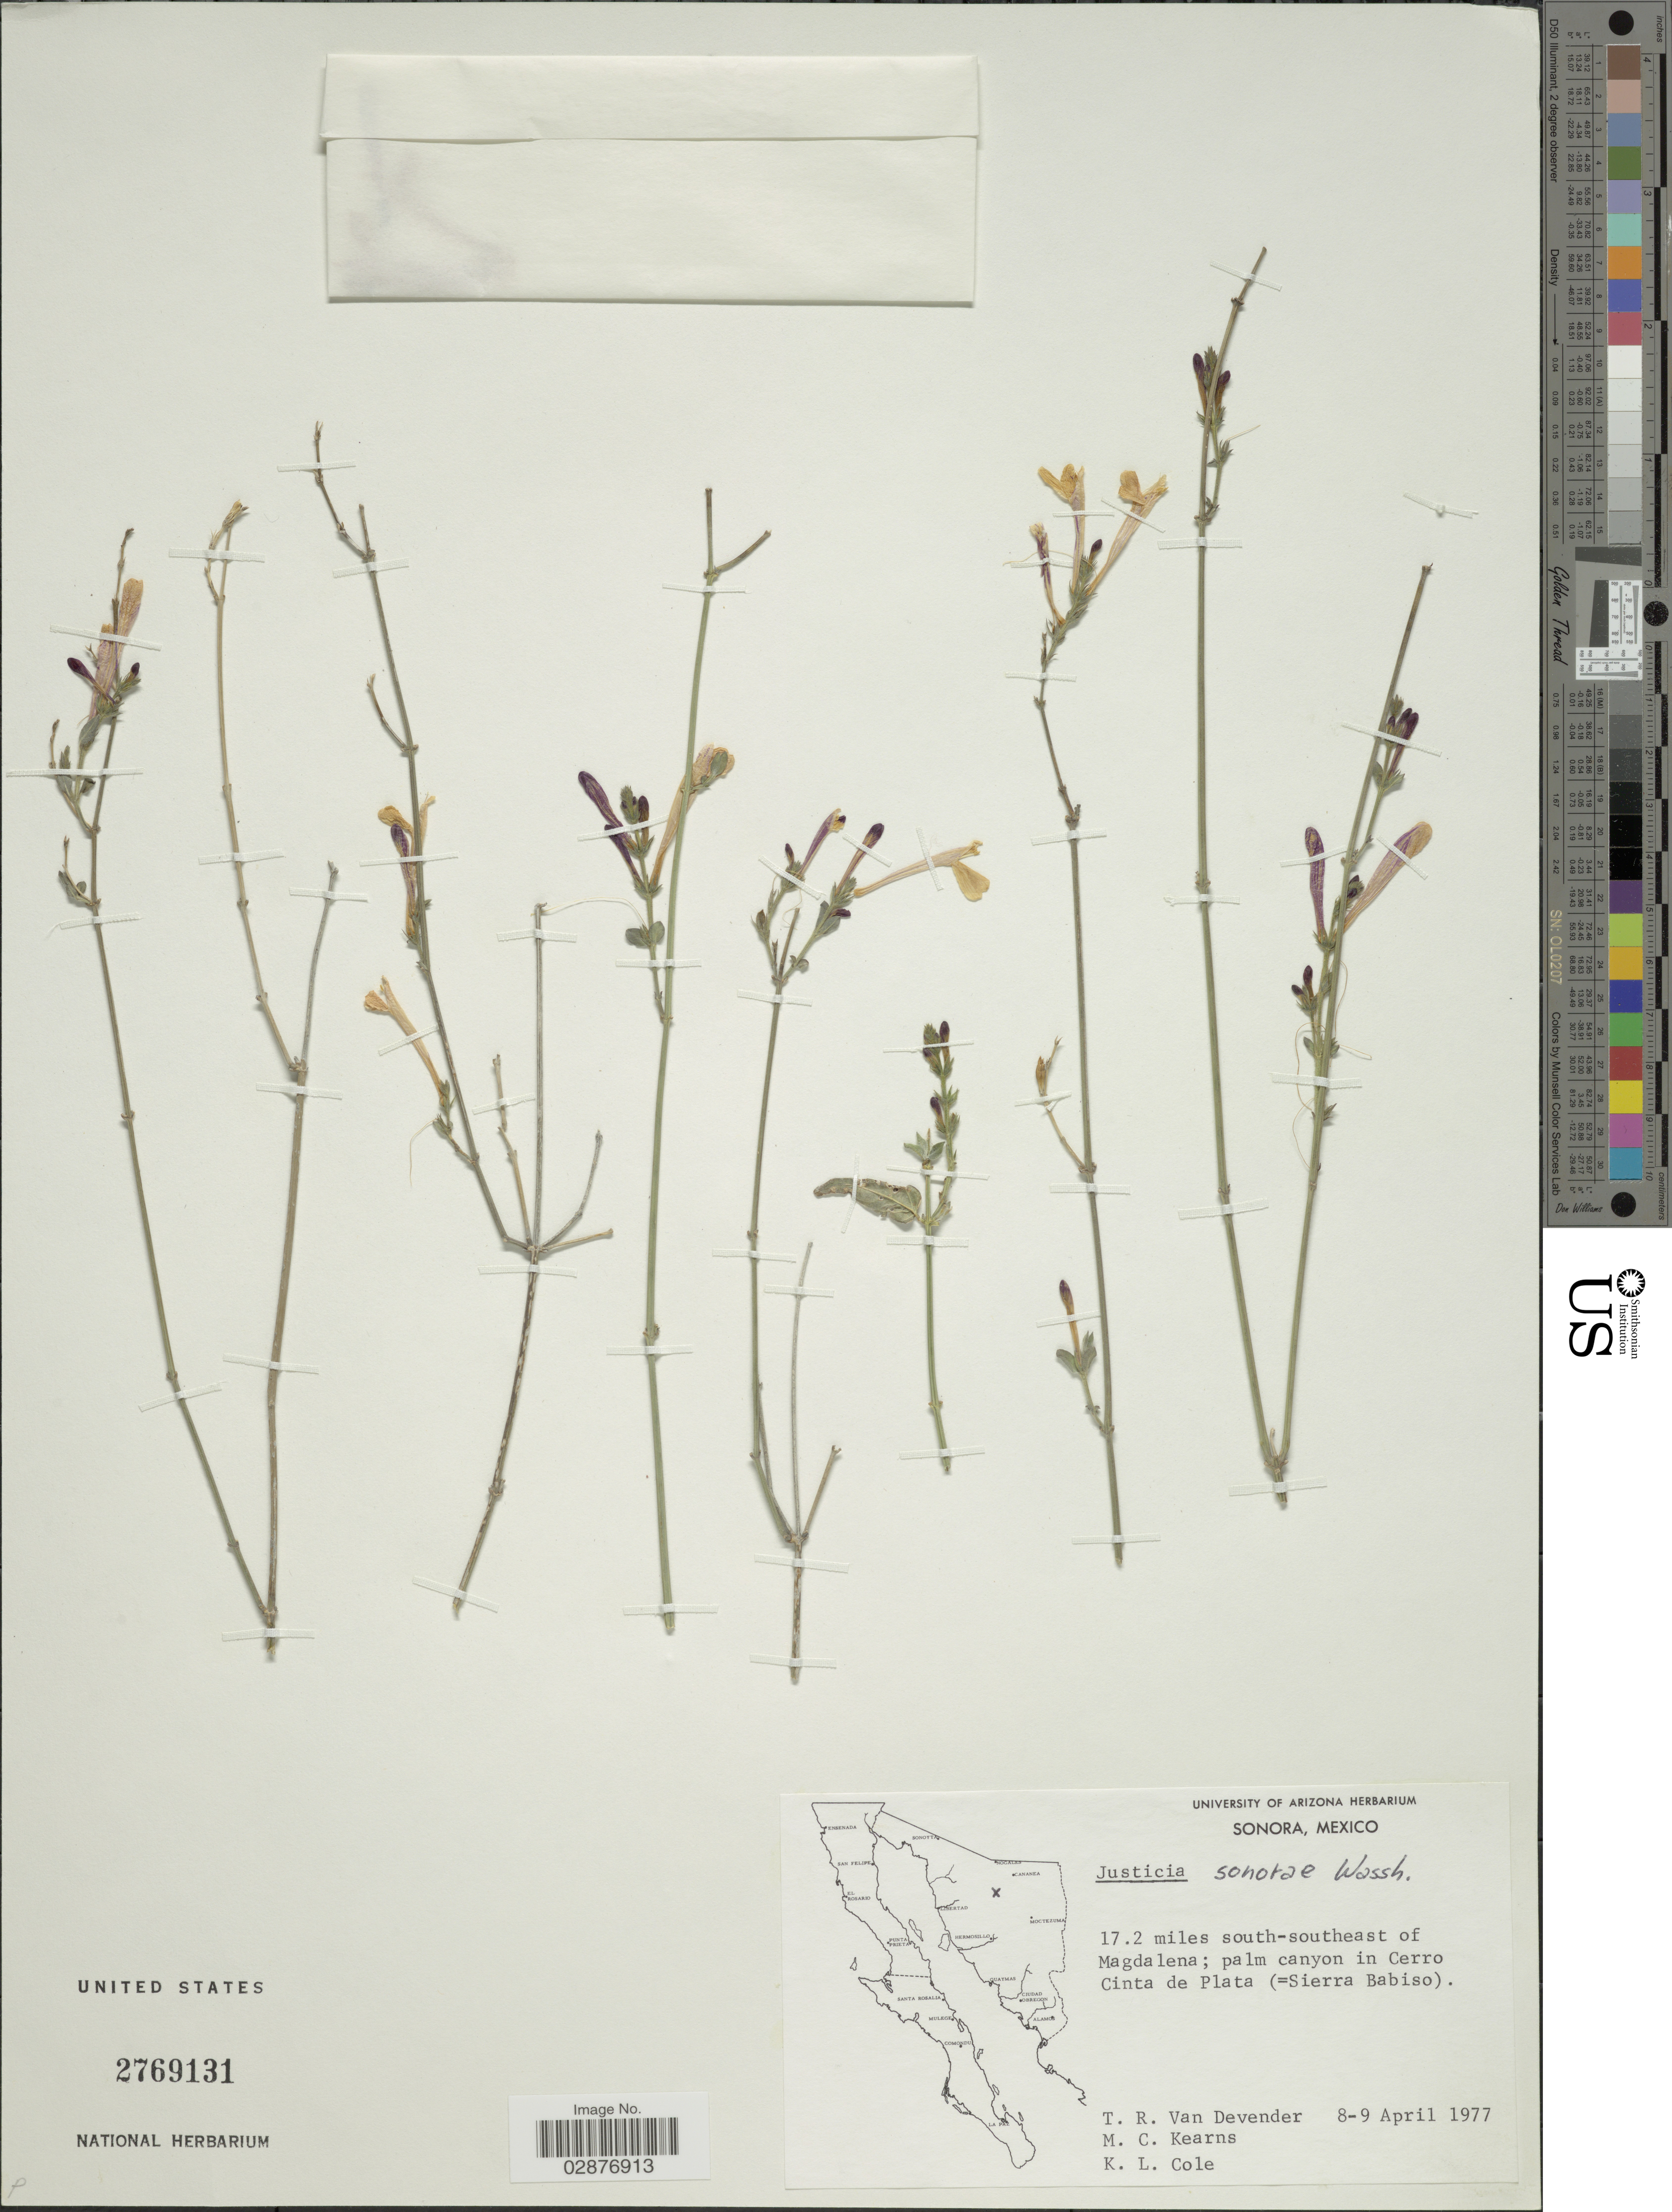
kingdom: Plantae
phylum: Tracheophyta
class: Magnoliopsida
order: Lamiales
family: Acanthaceae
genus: Justicia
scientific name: Justicia sonorae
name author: Wassh.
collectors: T. R. Van Devender, M. Kearns & K. Cole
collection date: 1977-04-08/1977-04-09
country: Mexico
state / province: Sonora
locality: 17.2 miles south-southeast of Magdalena; palm canyon in Cerro Cinta de Plata (=Sierra Babiso).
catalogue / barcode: US 2769131